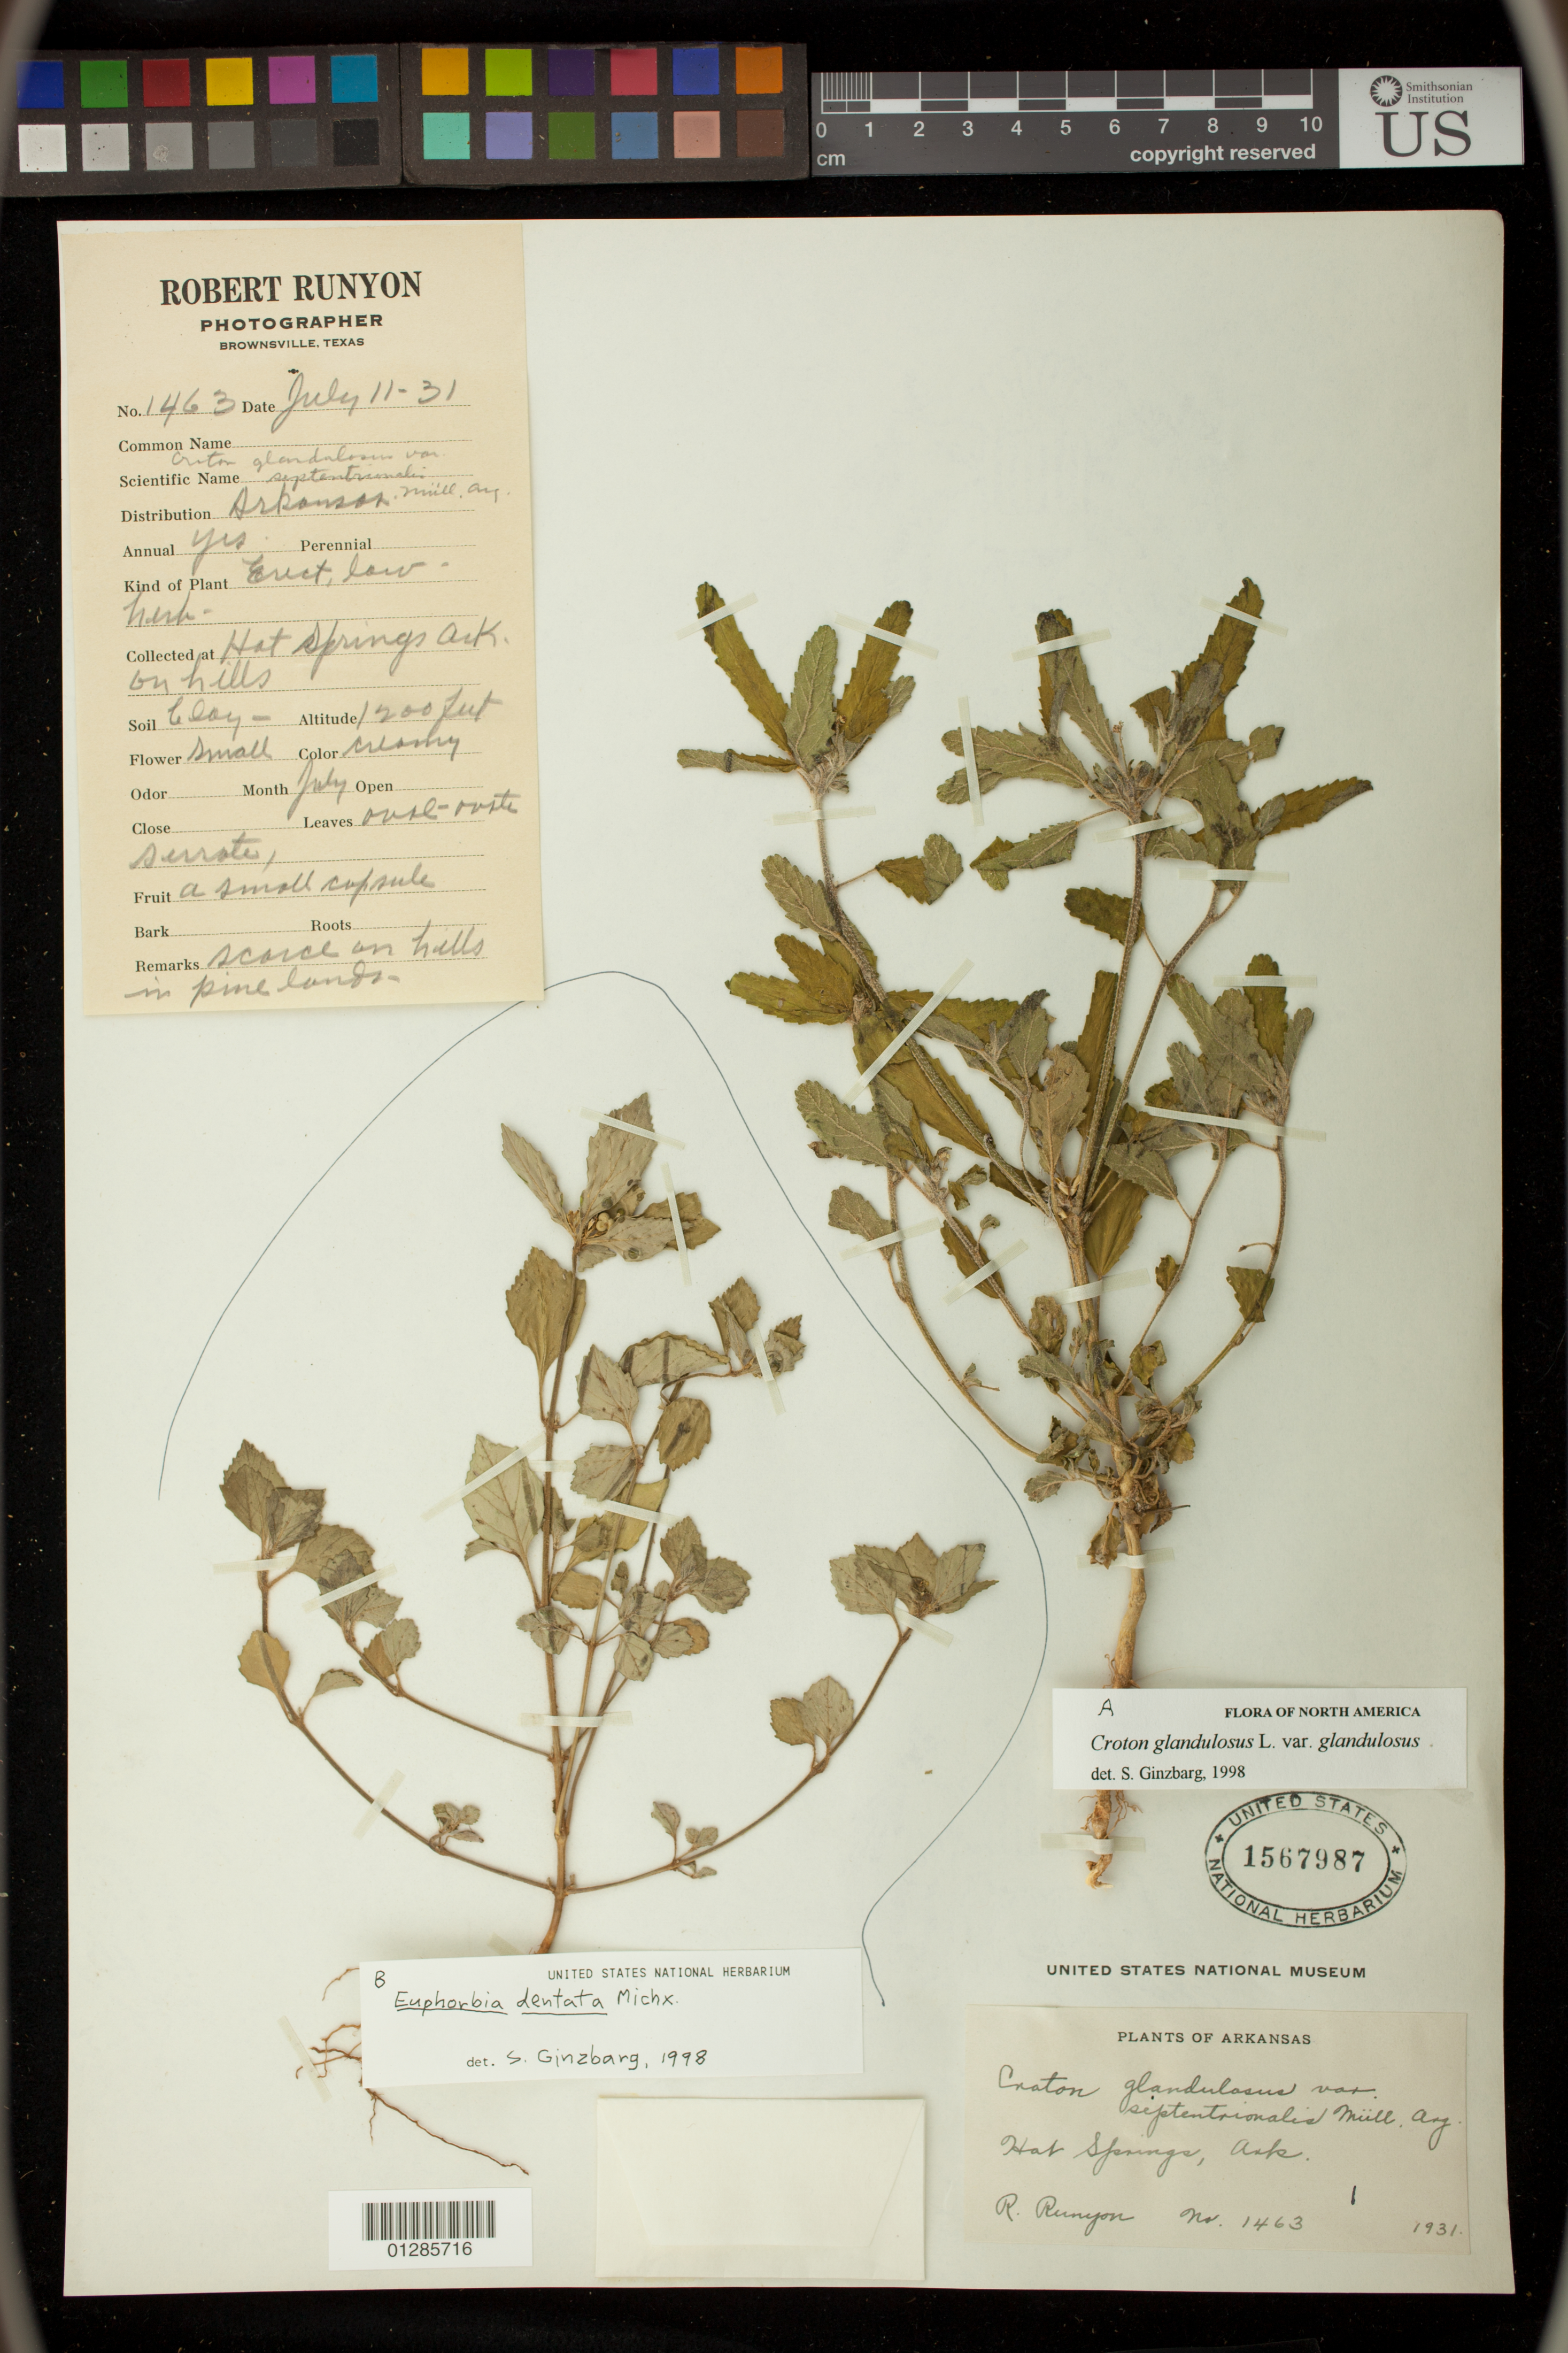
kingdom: Plantae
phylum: Tracheophyta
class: Magnoliopsida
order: Malpighiales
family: Euphorbiaceae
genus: Euphorbia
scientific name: Euphorbia dentata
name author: Michx.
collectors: R. Runyon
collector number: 1463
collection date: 1931-07-11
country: United States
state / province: Arkansas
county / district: Garland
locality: Hot Springs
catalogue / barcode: US 1567987